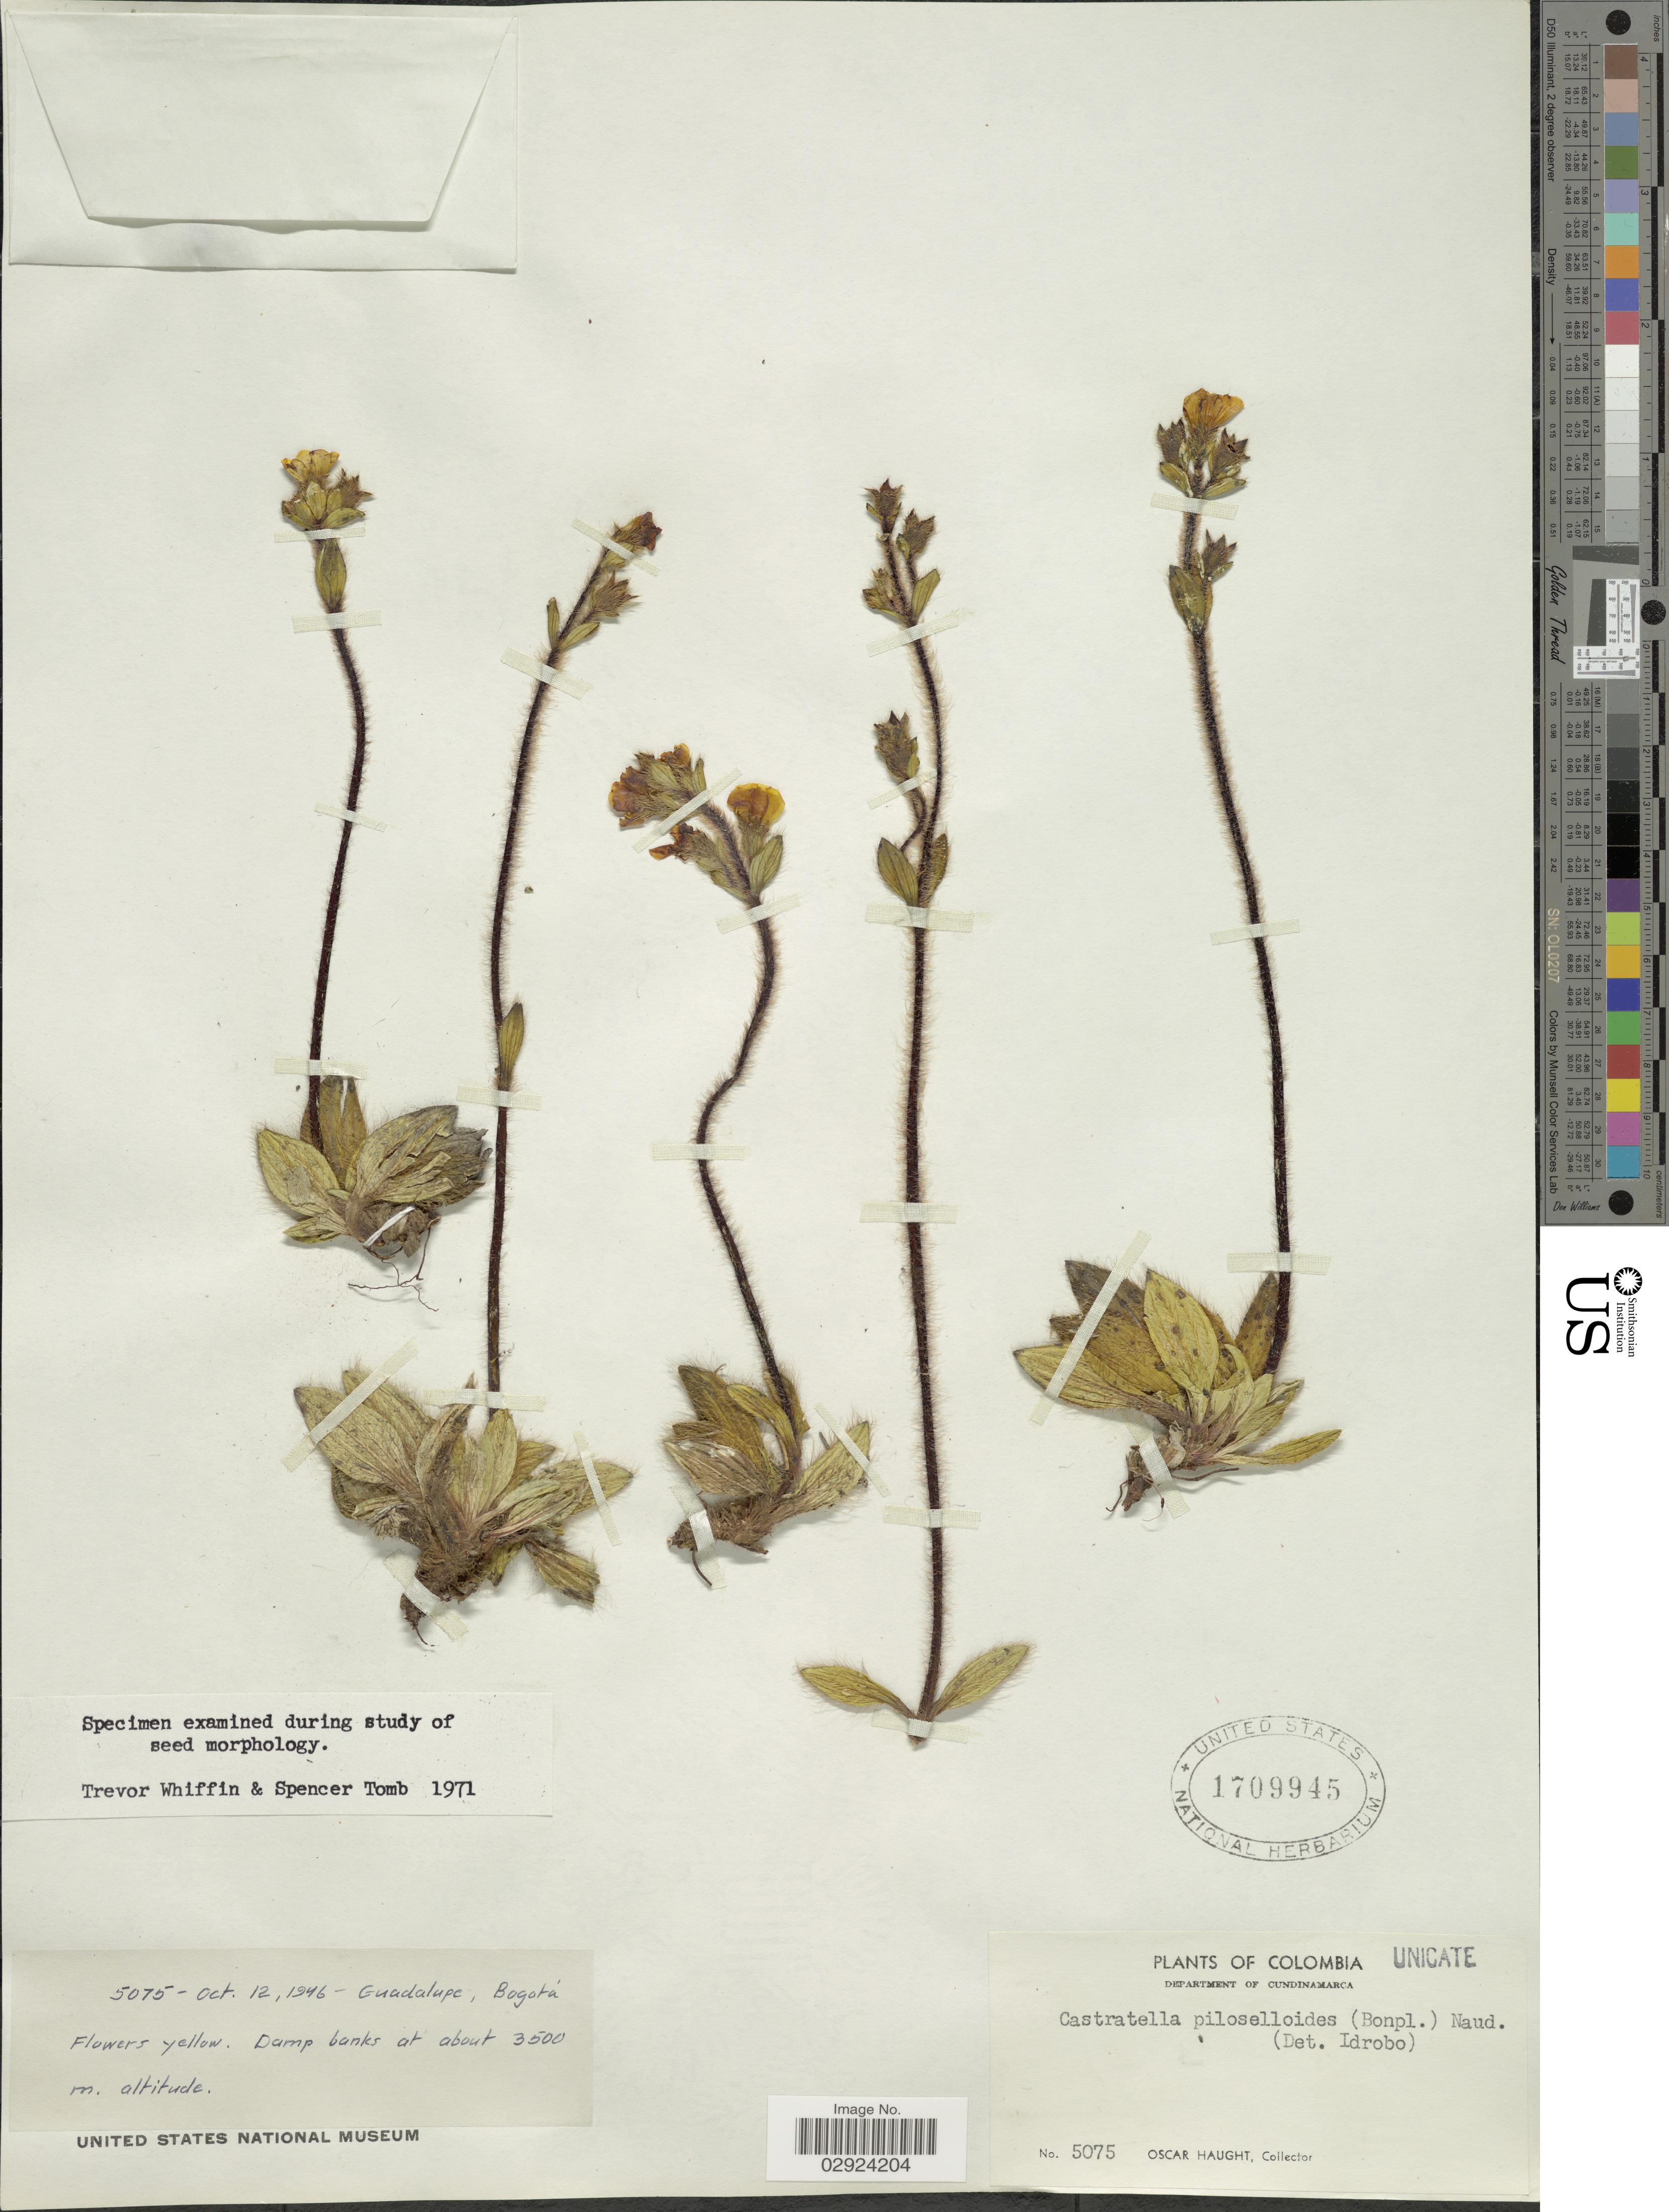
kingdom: Plantae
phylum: Tracheophyta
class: Magnoliopsida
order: Myrtales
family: Melastomataceae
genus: Castratella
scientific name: Castratella piloselloides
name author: (Bonpl.) Naudin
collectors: O. Haught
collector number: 5075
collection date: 1946-10-12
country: Colombia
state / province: Cundinamarca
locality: Department of Cundinamarca, Guadalupe, Bogotá.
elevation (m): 3500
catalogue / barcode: US 1709945